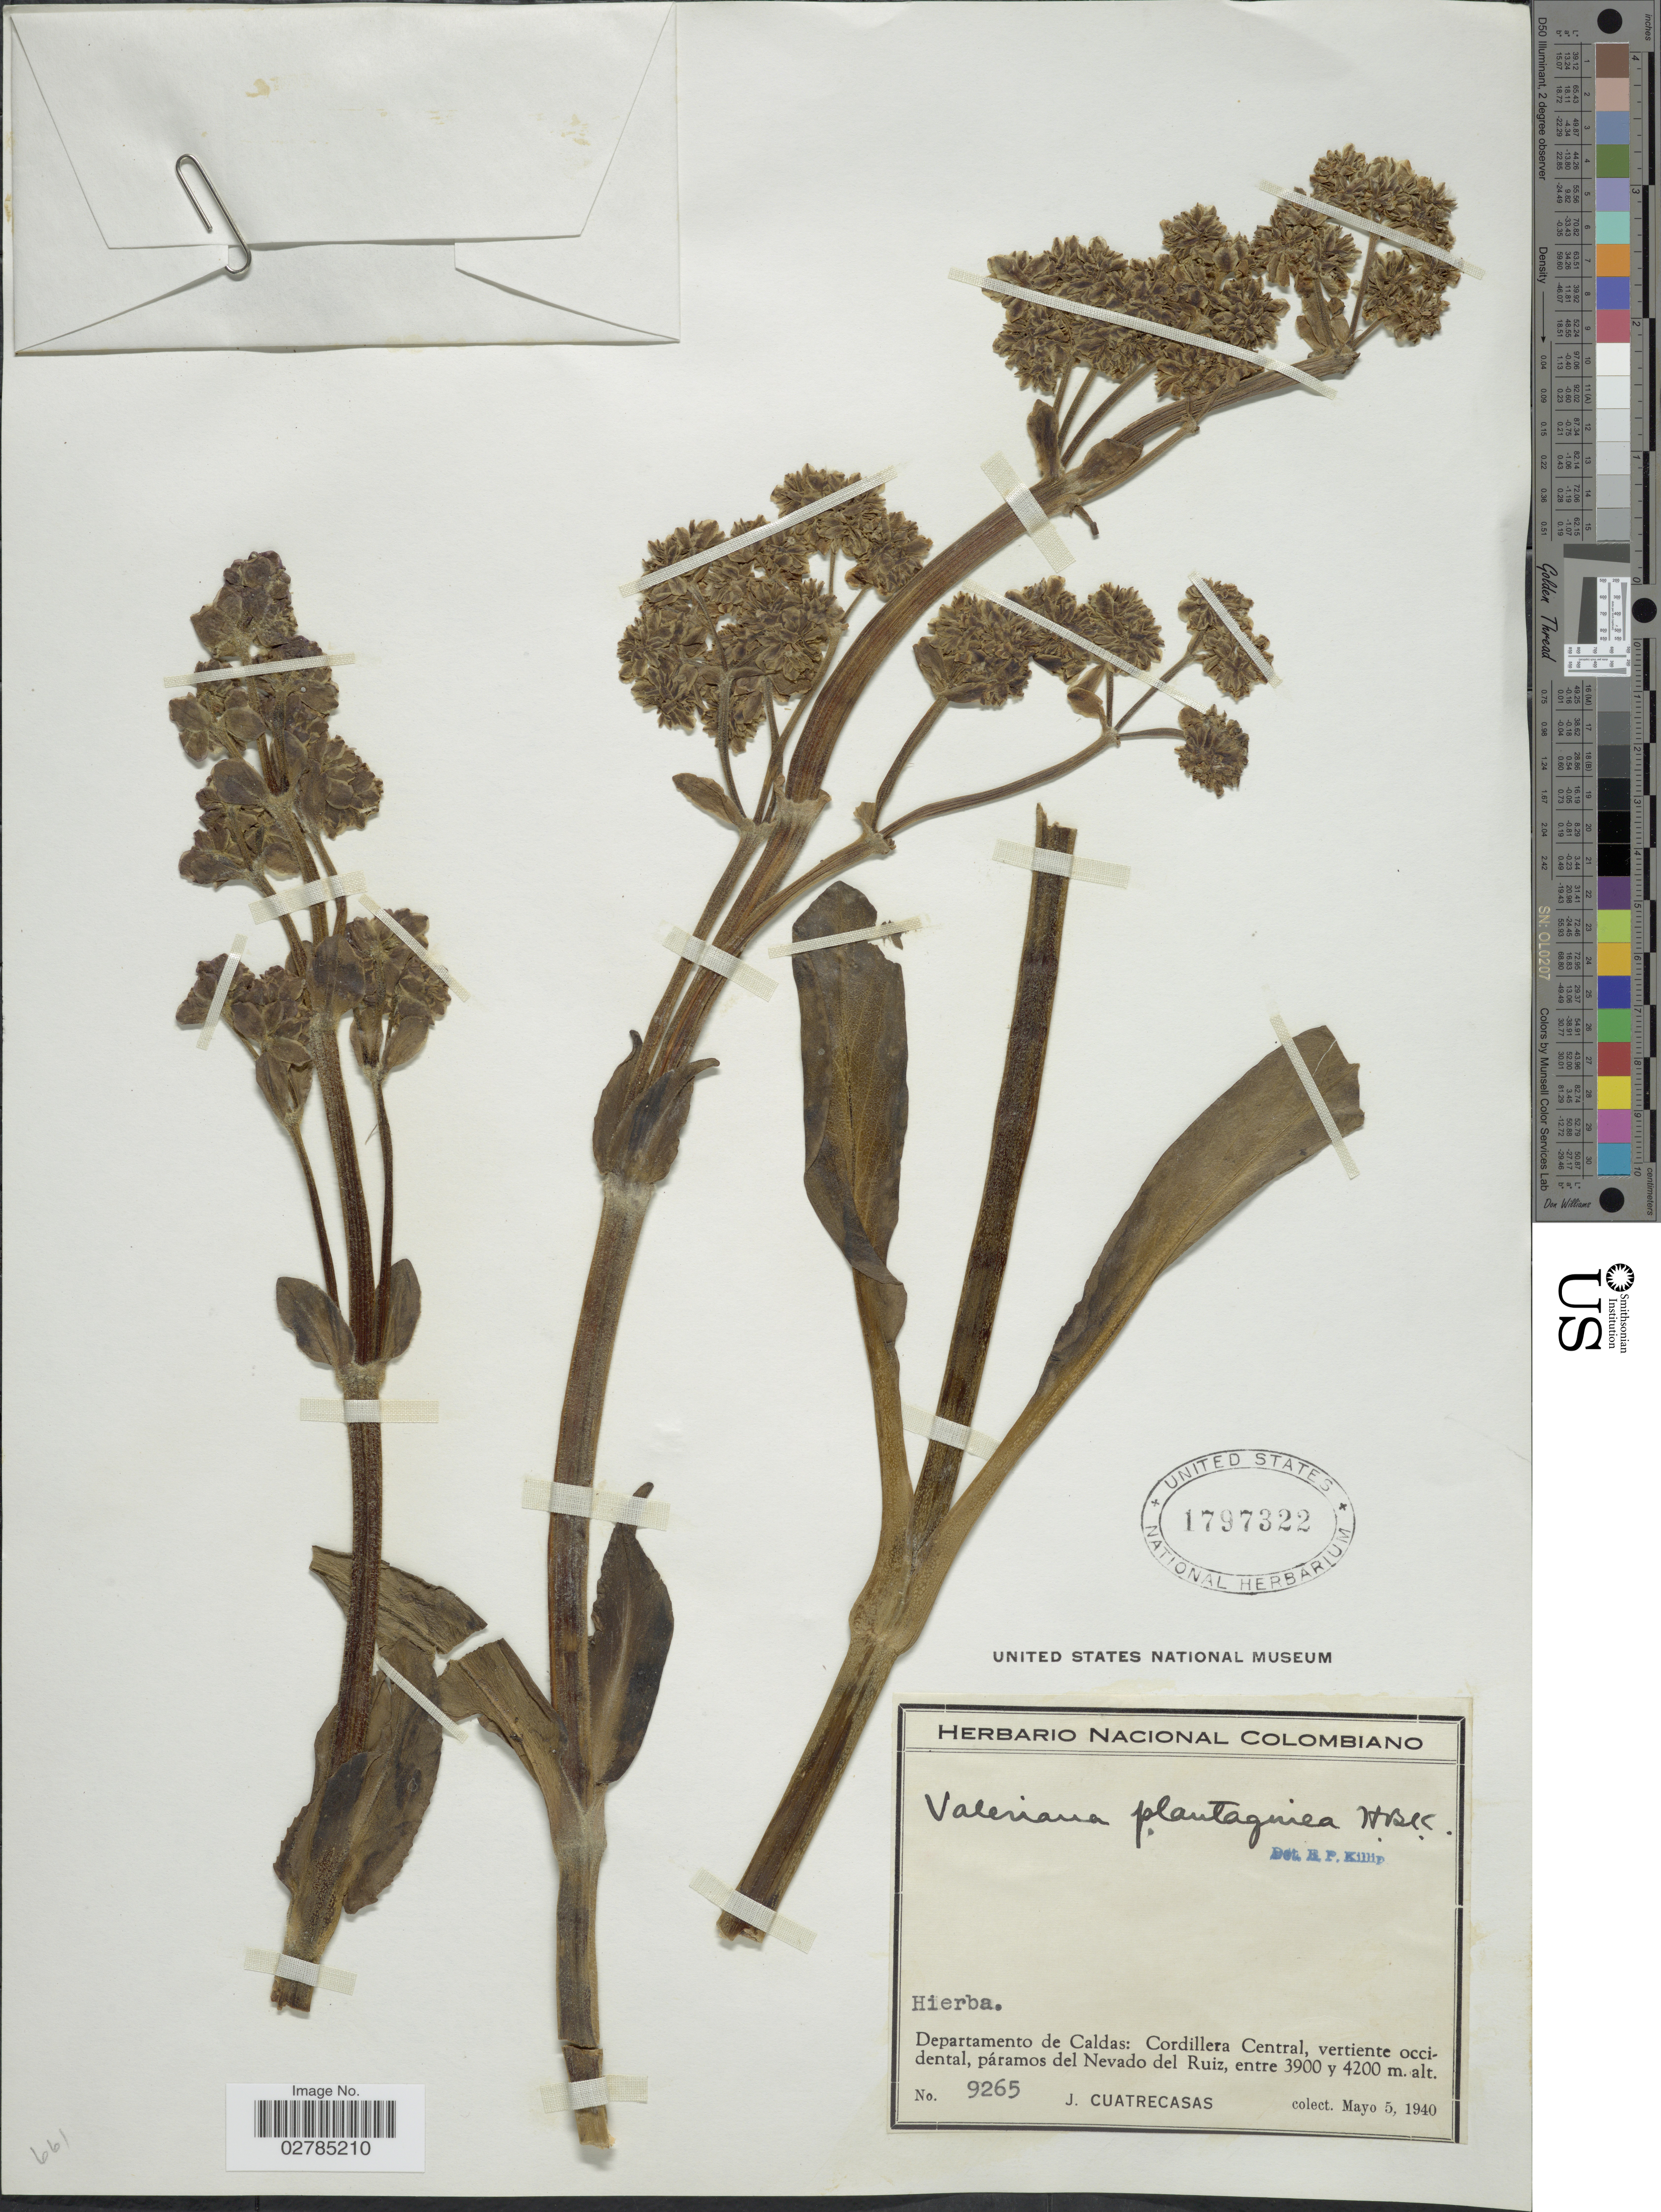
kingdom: Plantae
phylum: Tracheophyta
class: Magnoliopsida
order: Dipsacales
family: Caprifoliaceae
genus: Valeriana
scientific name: Valeriana plantaginea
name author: Kunth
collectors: J. Cuatrecasas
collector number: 9265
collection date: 1940-05-05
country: Colombia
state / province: Caldas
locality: Departamento de Caldas: Cordillera Central, vertiente occidental, páramos del Nevado del Ruiz.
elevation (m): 3900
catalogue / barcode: US 1797322